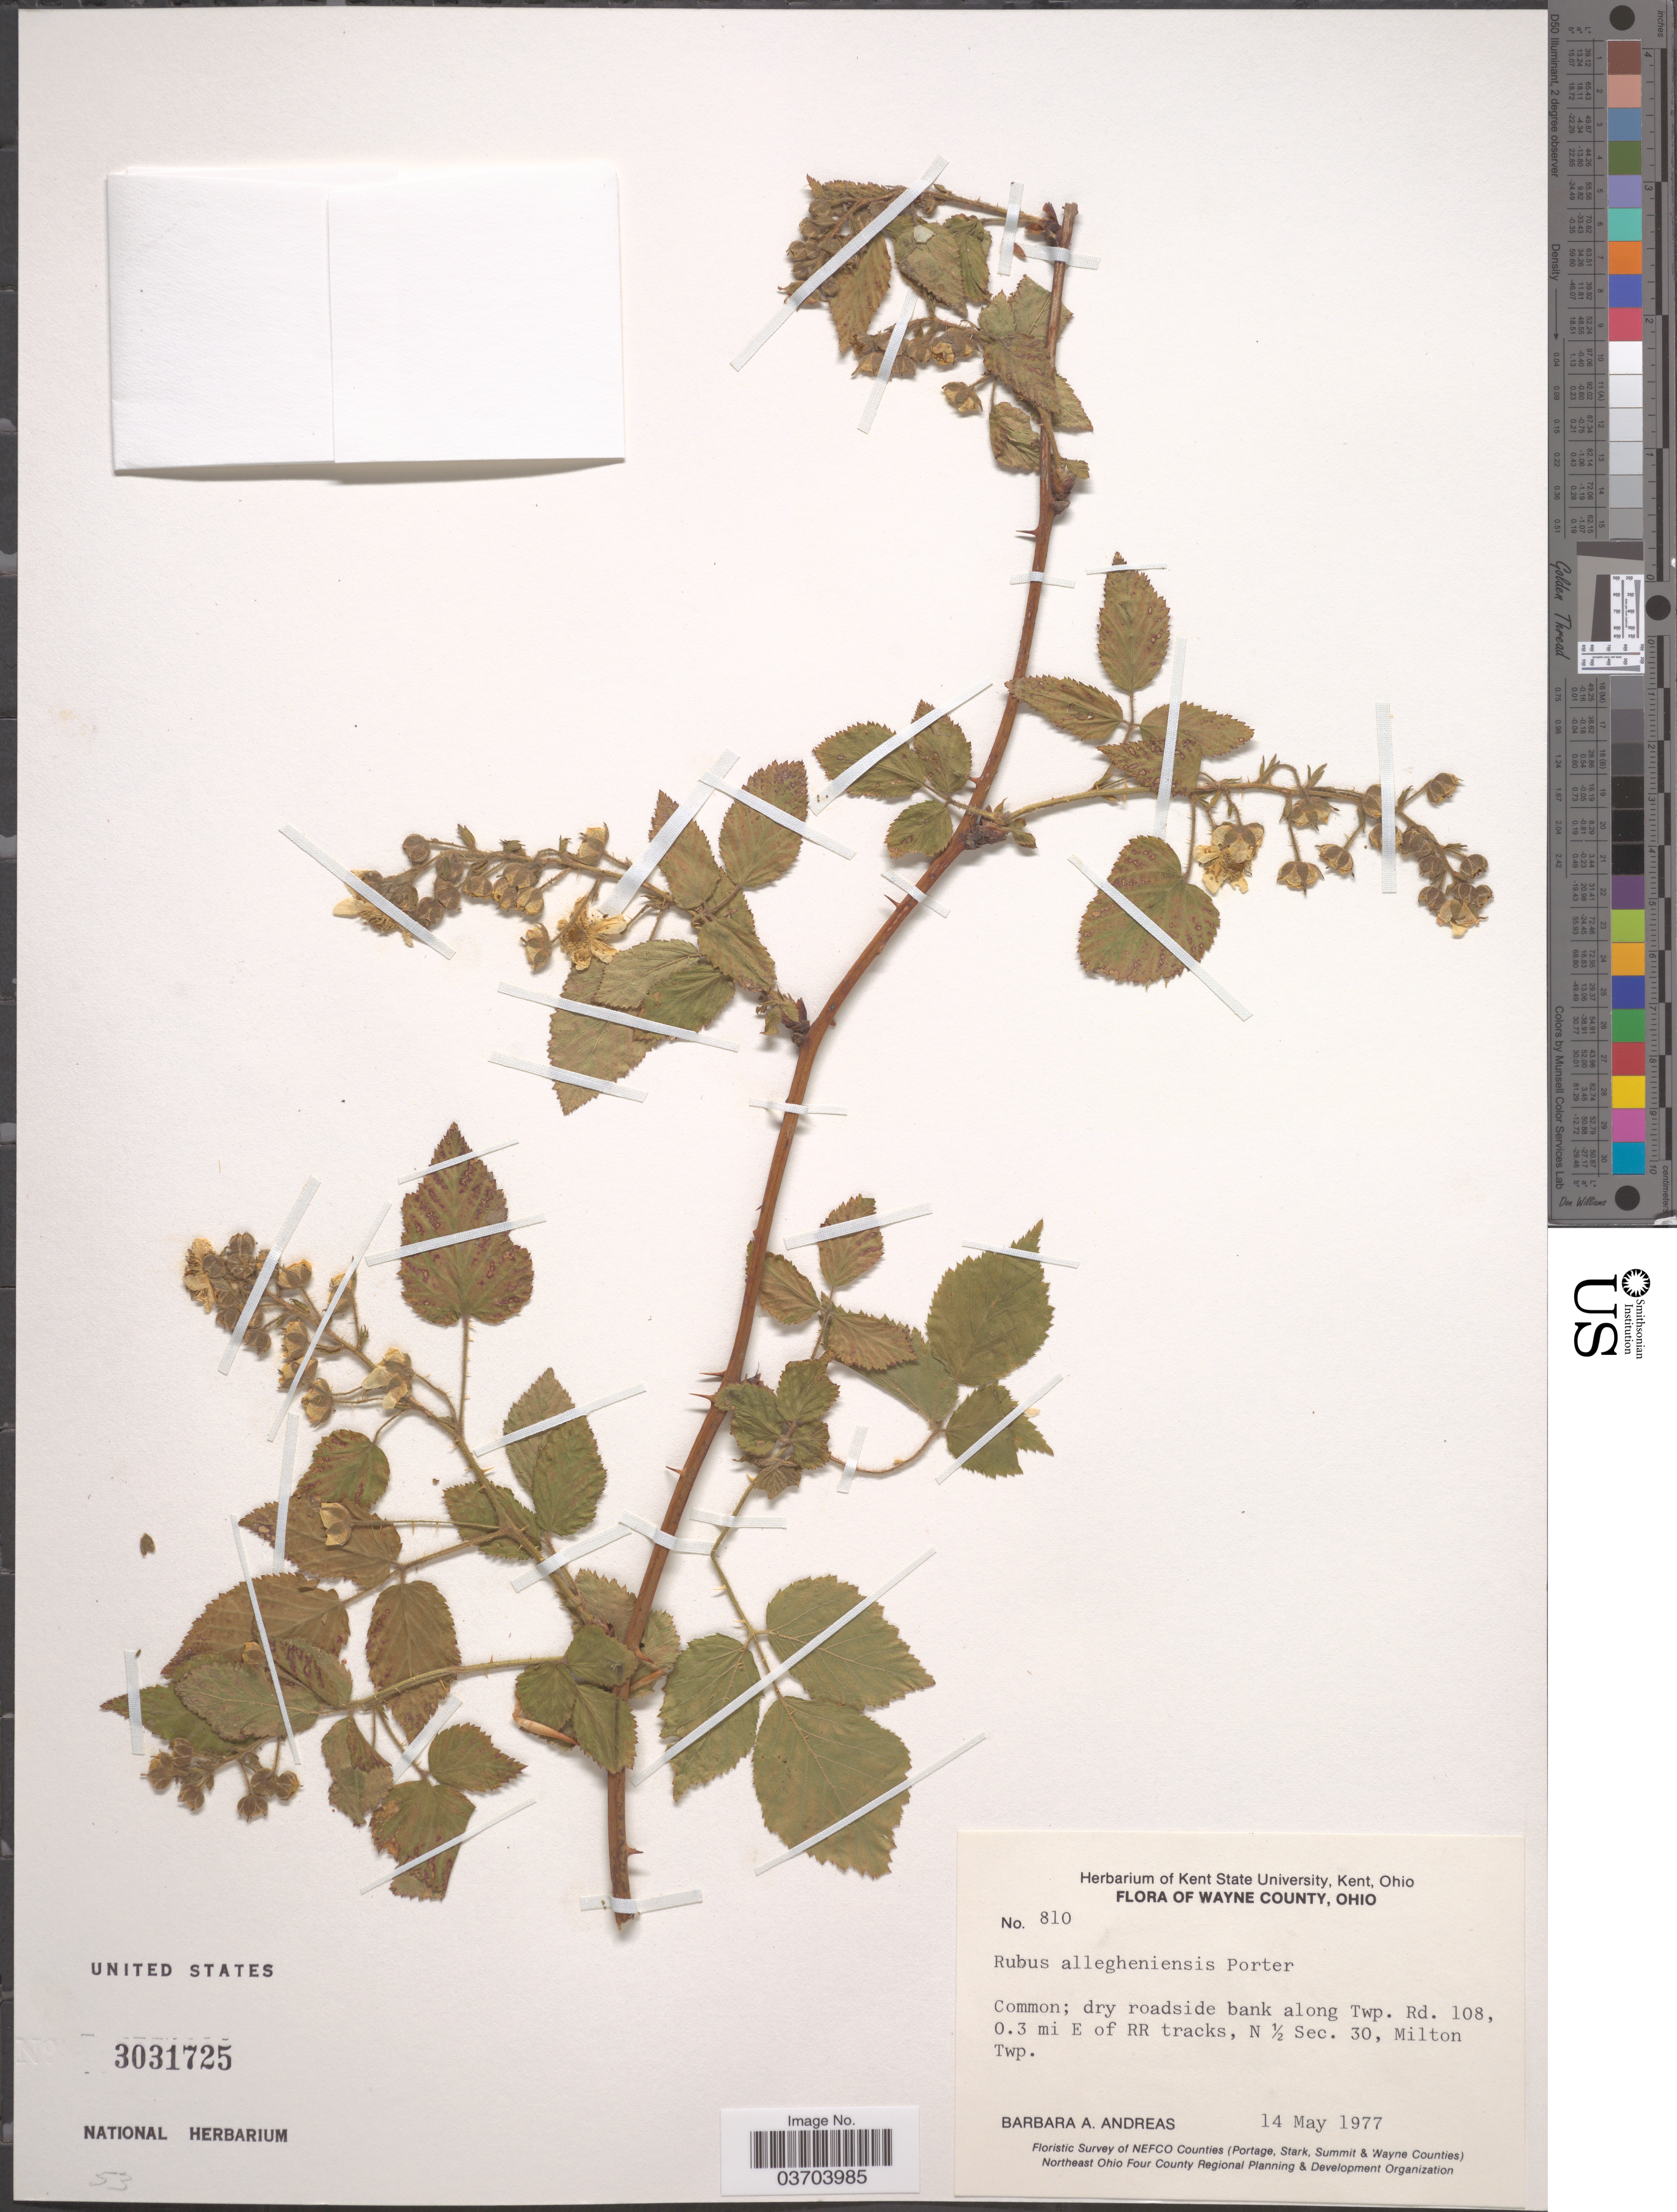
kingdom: Plantae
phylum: Tracheophyta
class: Magnoliopsida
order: Rosales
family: Rosaceae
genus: Rubus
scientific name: Rubus allegheniensis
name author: Porter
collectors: B. A. Andreas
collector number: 810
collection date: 1977-05-14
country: United States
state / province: Ohio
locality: Wayne County. Along Twp. Rd. 108, 0.3 mi E of RR tracks, N ½ Sec. 30, Milton Twp.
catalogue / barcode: US 3031725